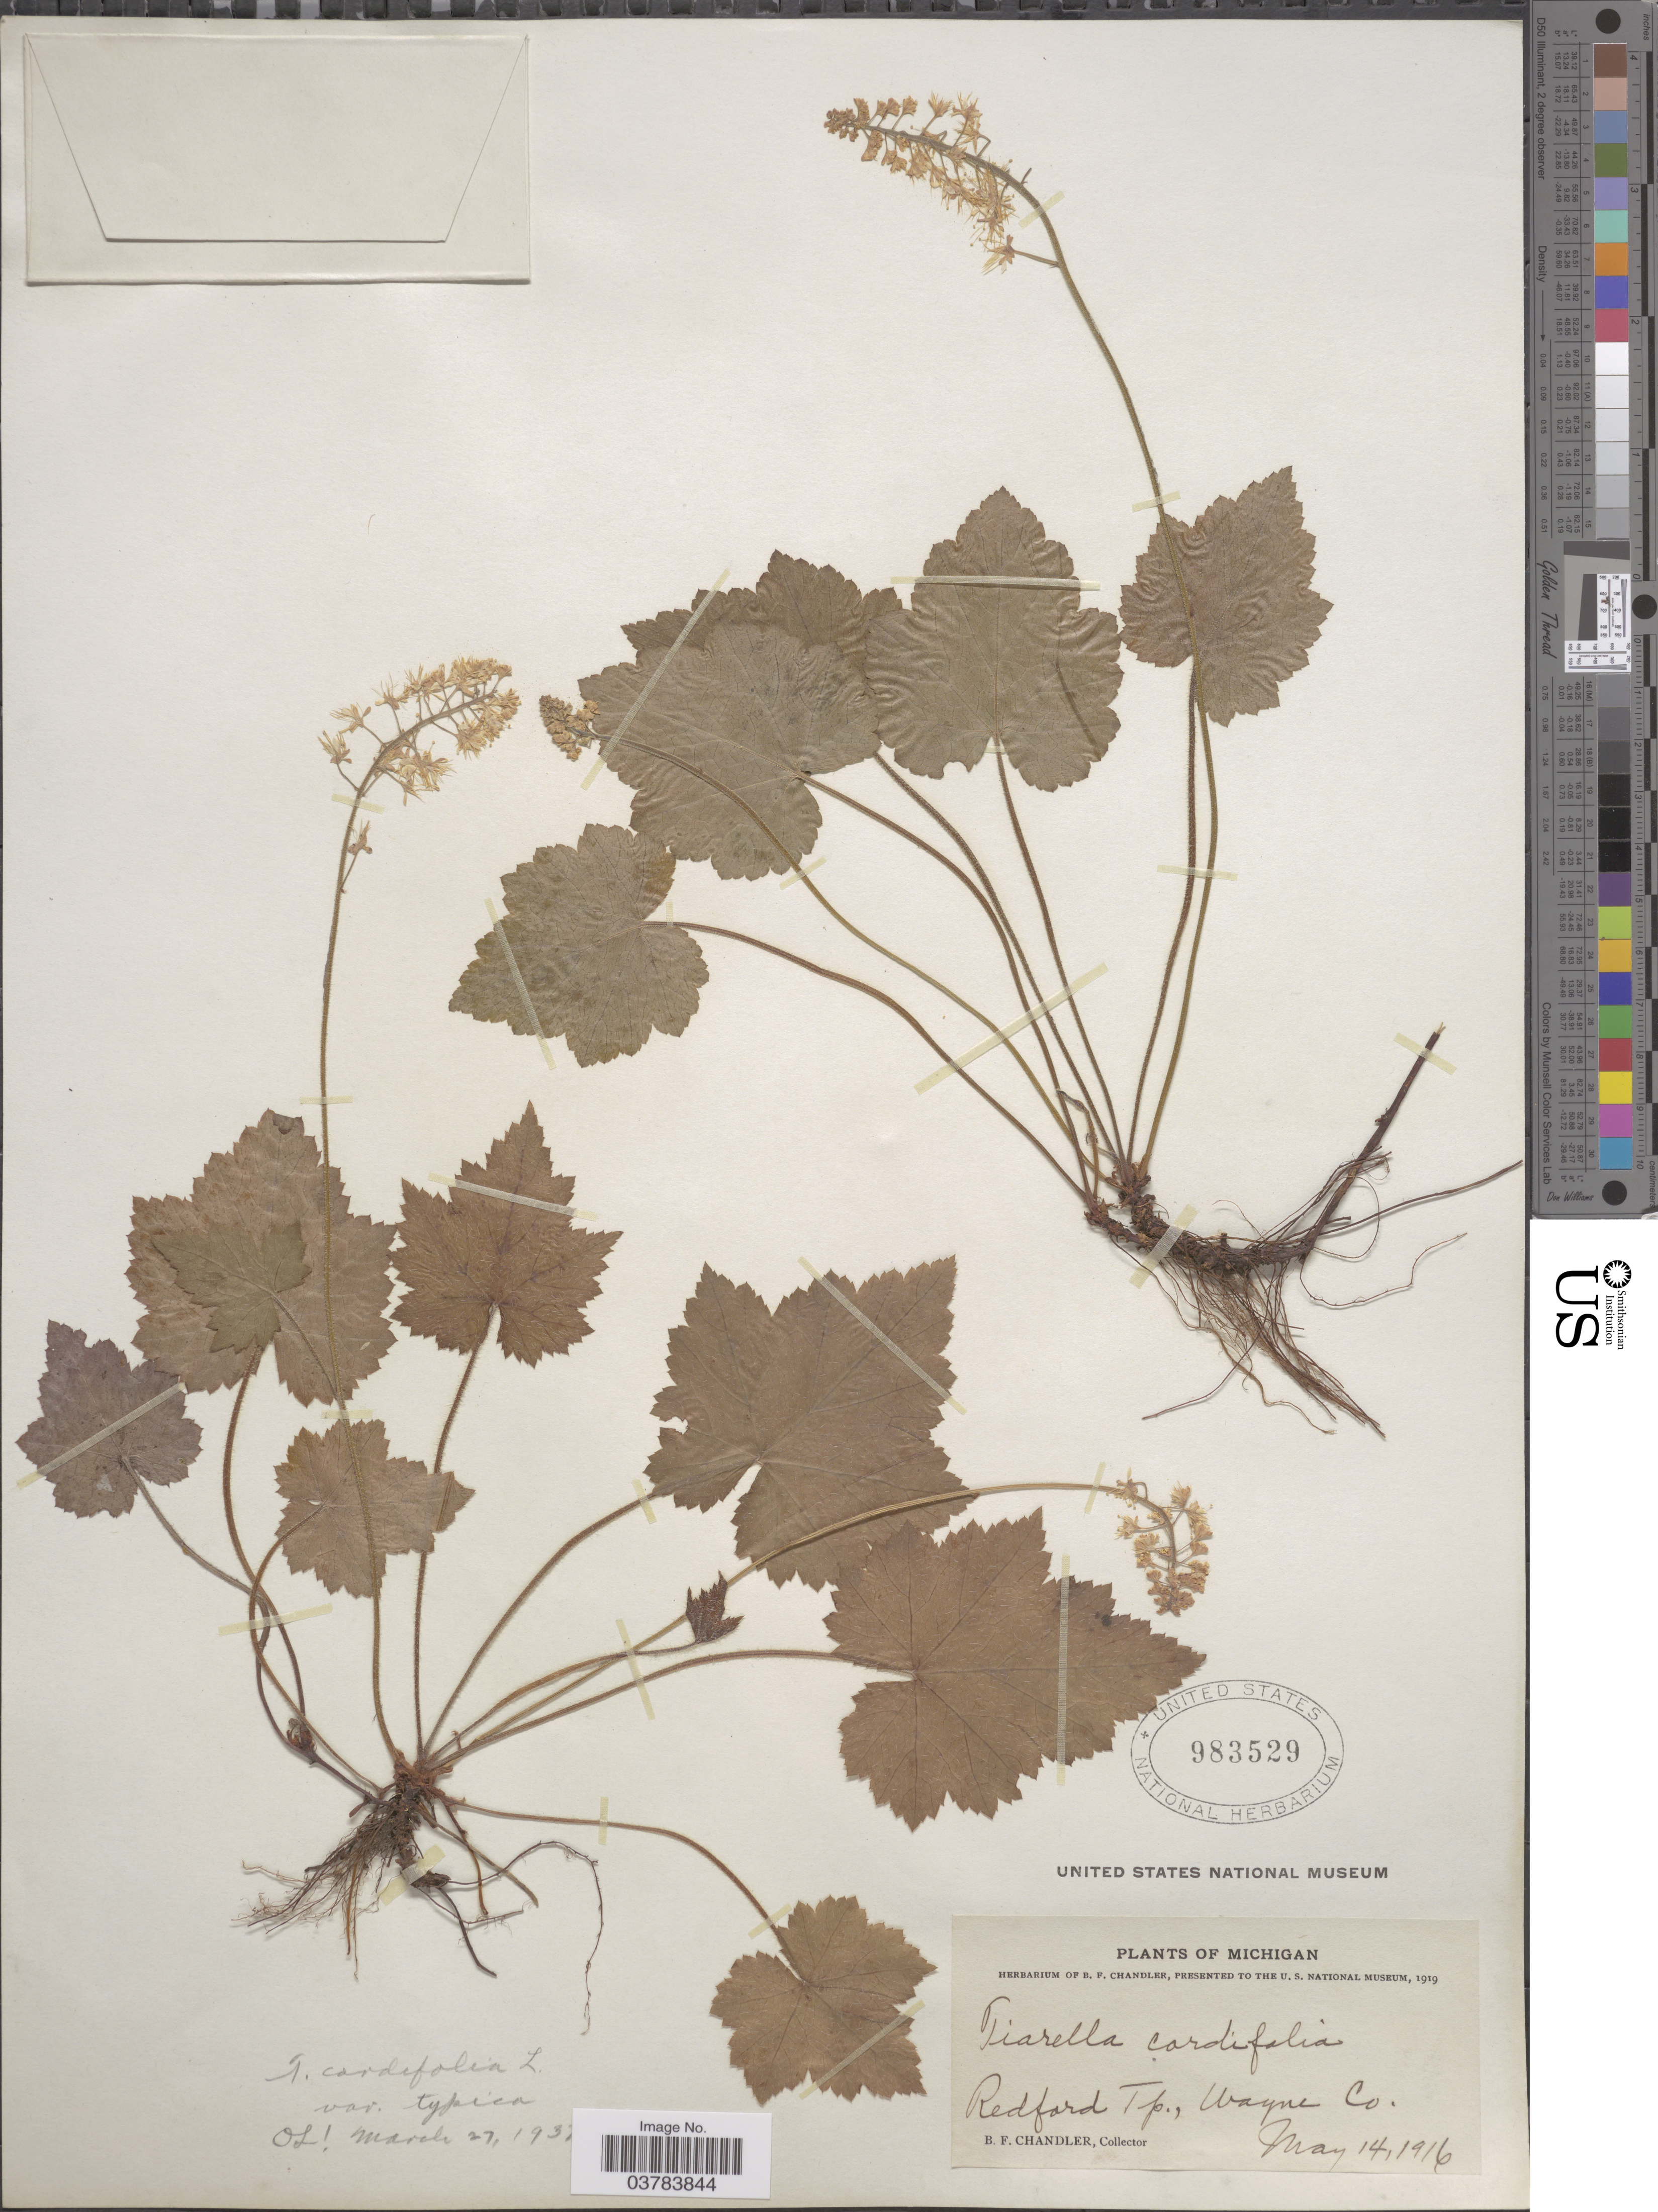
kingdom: Plantae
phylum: Tracheophyta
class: Magnoliopsida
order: Saxifragales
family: Saxifragaceae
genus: Tiarella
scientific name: Tiarella cordifolia var. typica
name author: Lakela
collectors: B. F. Chandler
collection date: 1916-05-14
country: United States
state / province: Michigan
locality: Redford Tp., Wayne Co.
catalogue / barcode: US 983529